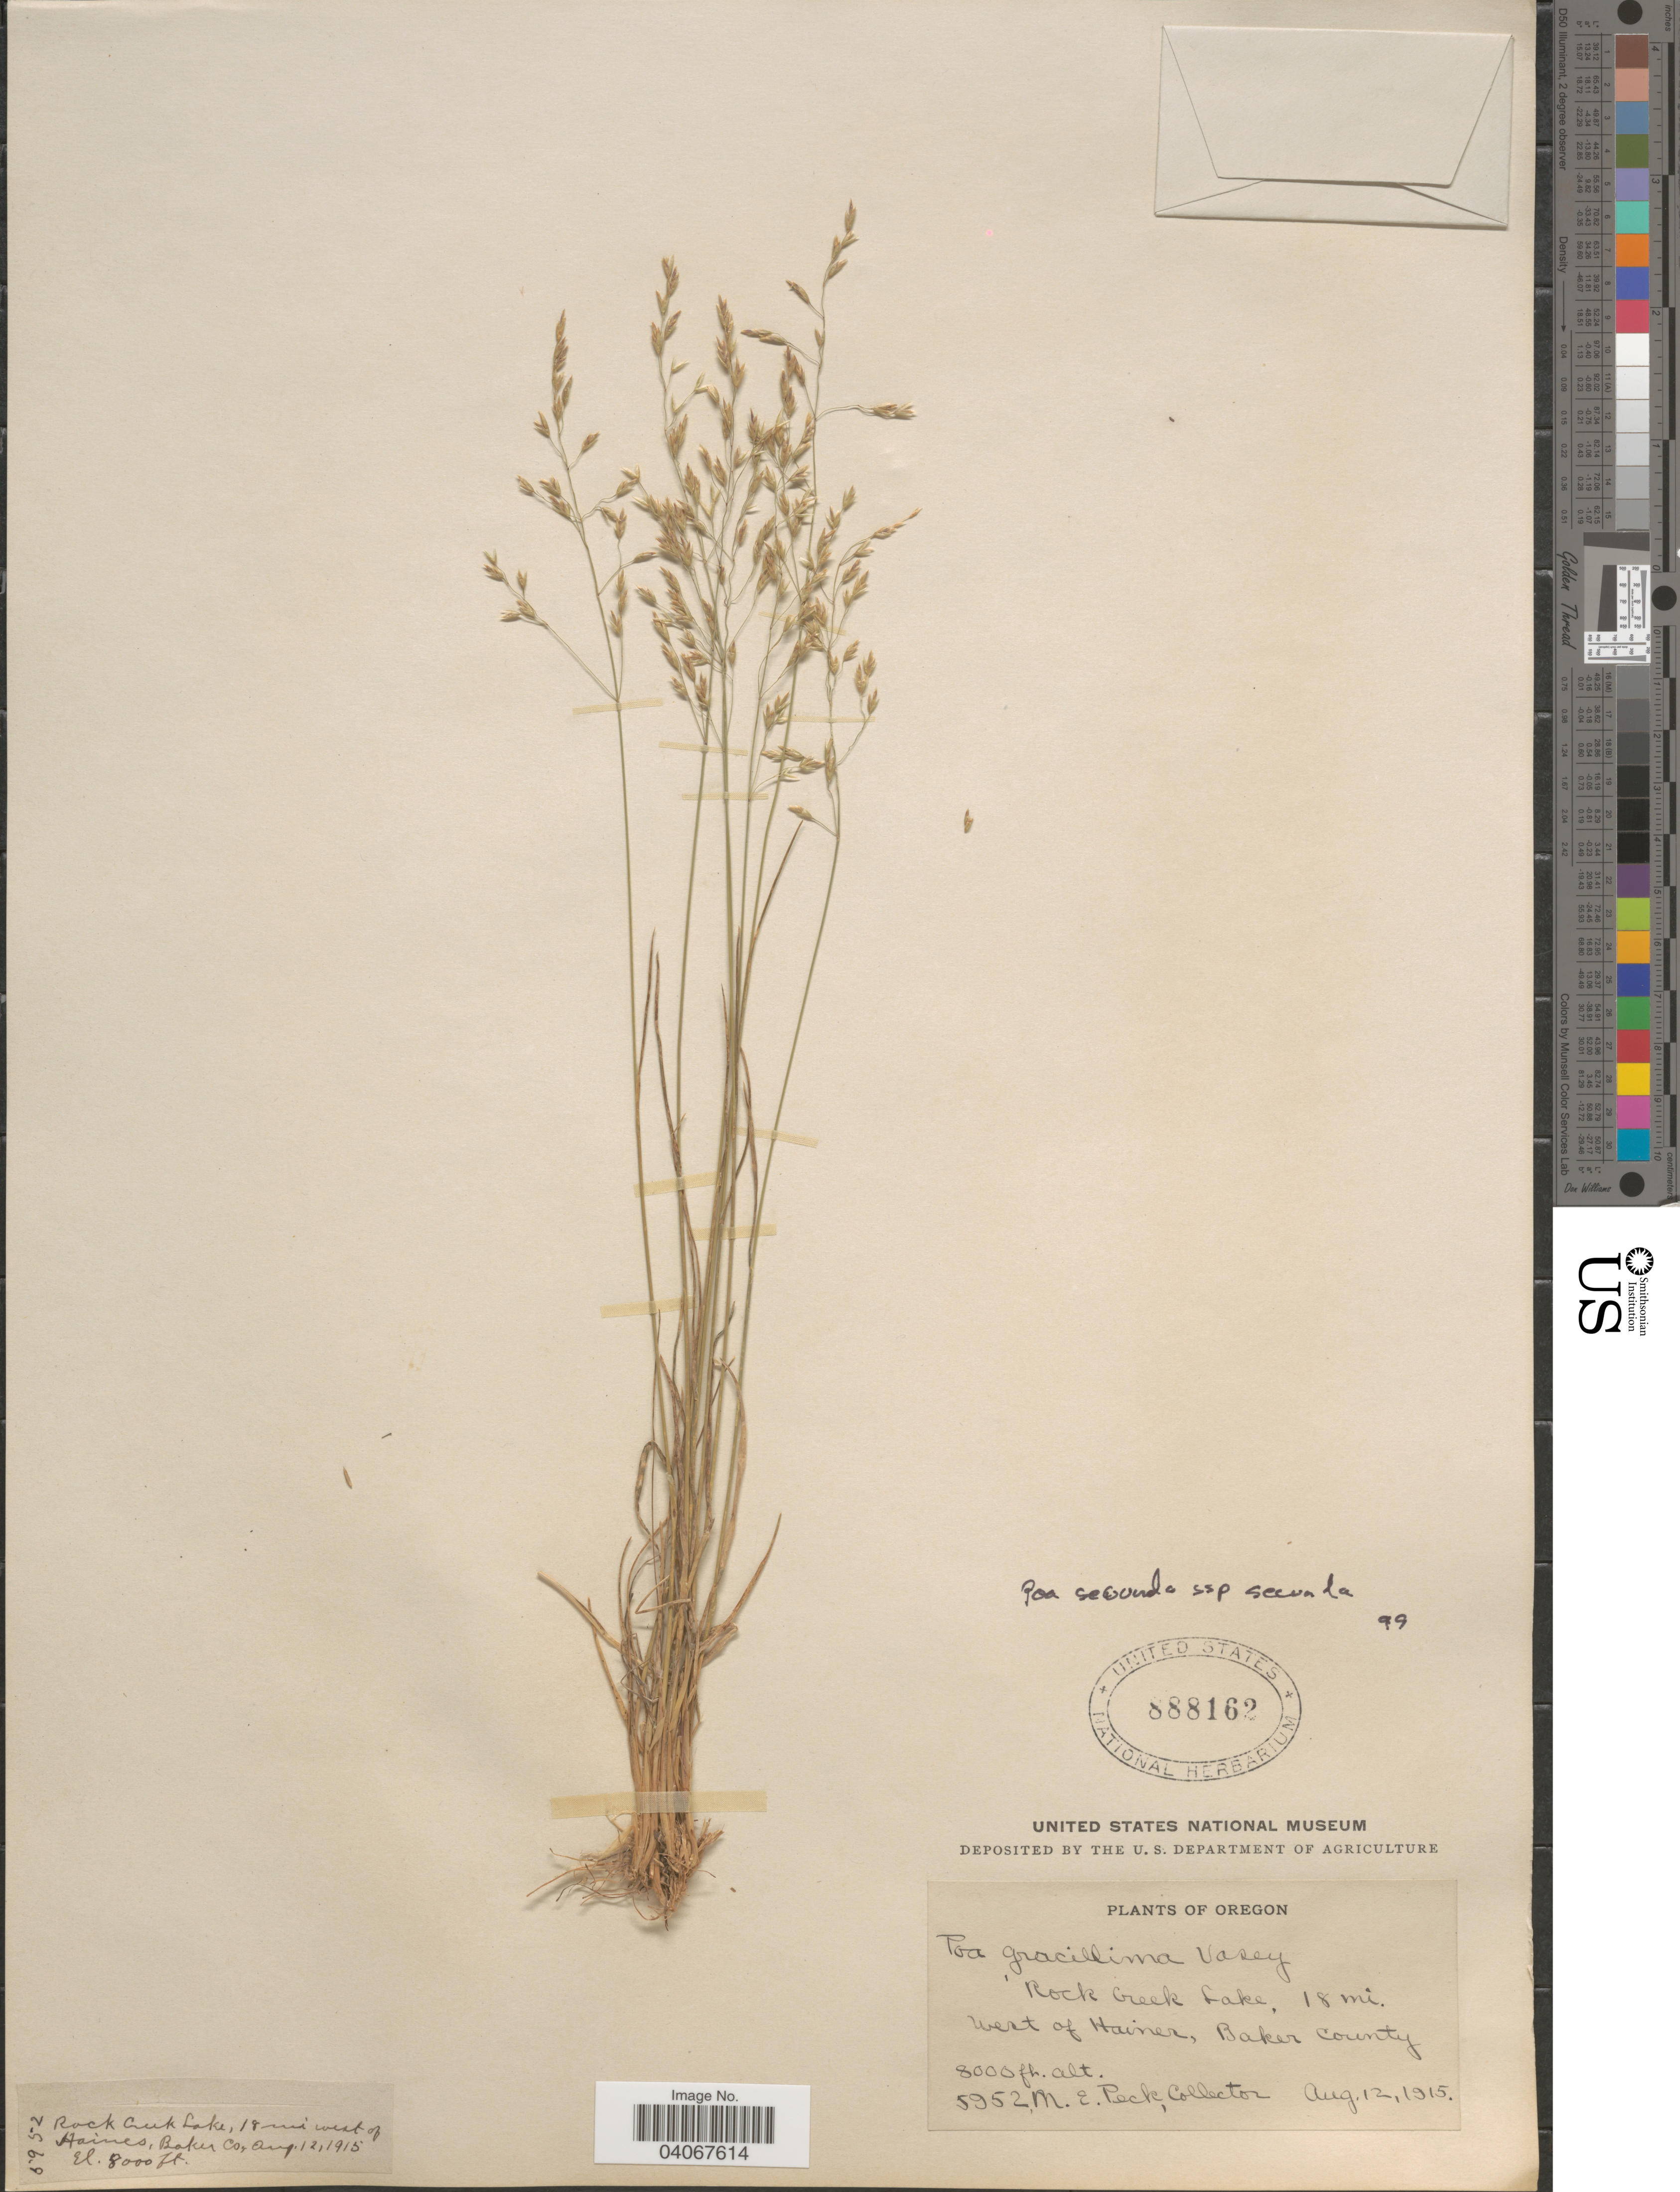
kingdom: Plantae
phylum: Tracheophyta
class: Liliopsida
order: Poales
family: Poaceae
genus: Poa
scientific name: Poa secunda subsp. secunda var. secunda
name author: J. Presl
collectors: M. E. Peck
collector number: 5952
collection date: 1915-08-12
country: United States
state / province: Oregon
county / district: Baker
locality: Rock Creek Lake, 18 mi. west of Haines, Baker County.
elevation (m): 2438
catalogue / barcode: US 888162